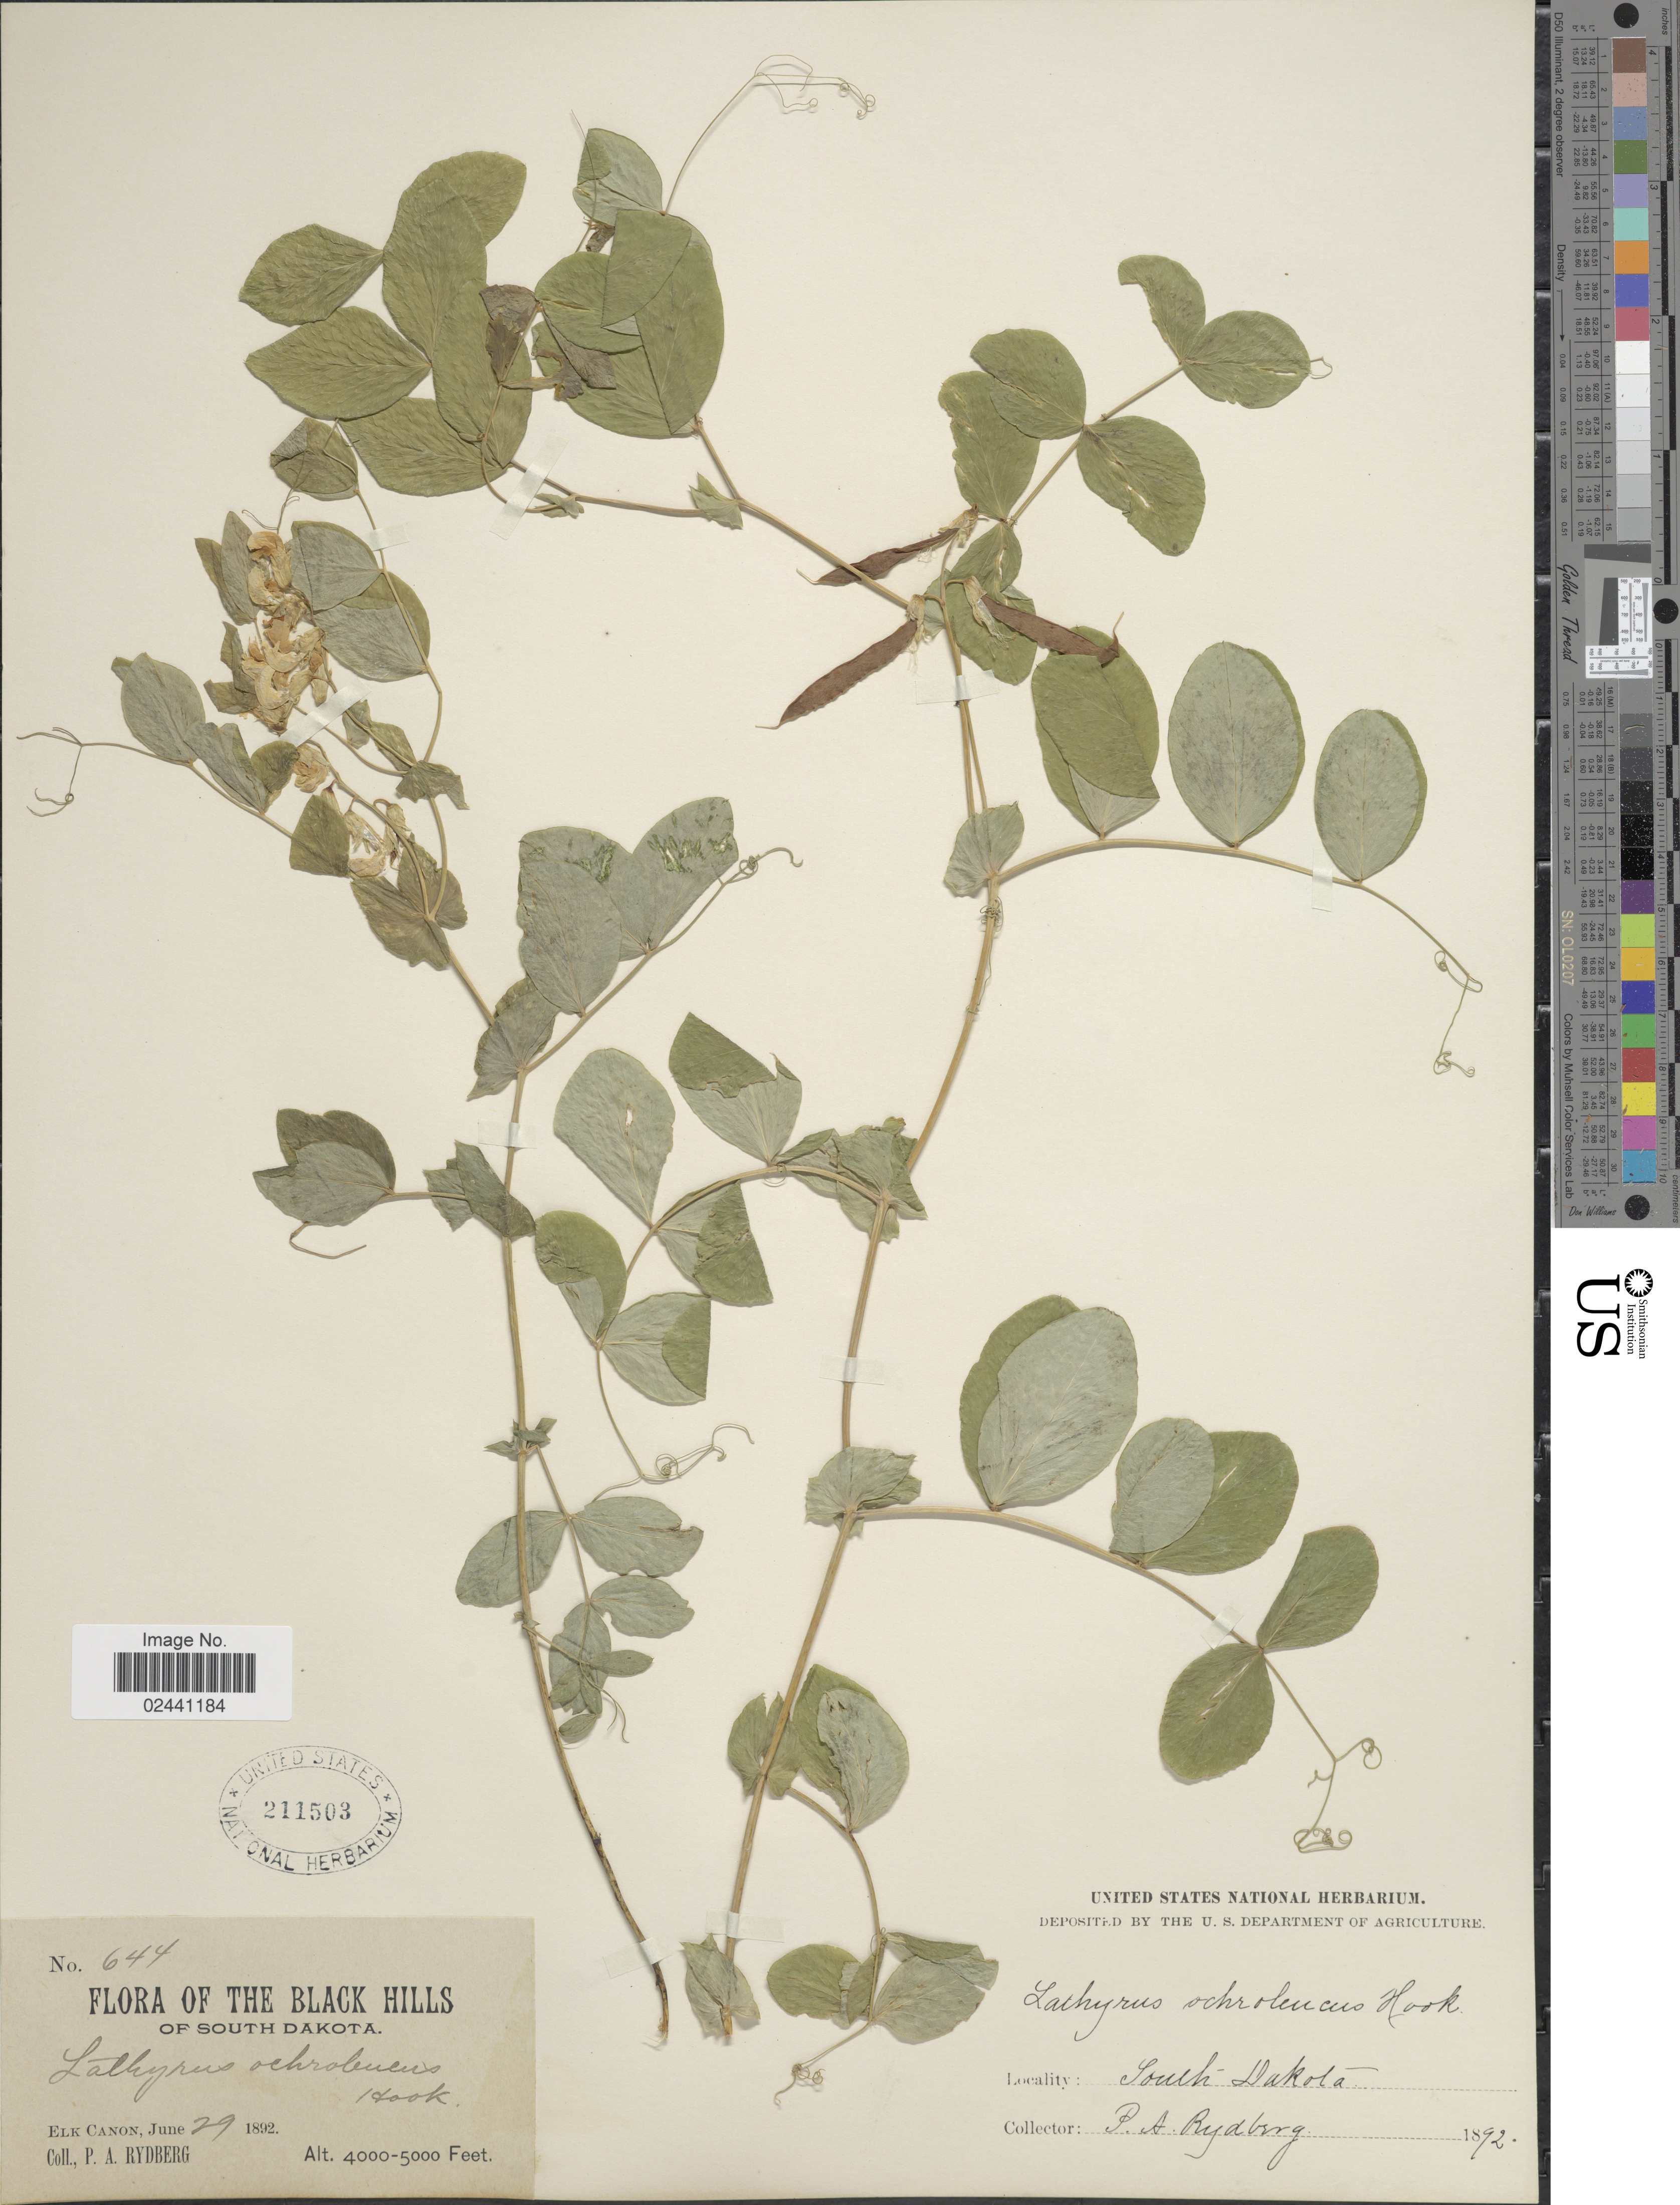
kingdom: Plantae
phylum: Tracheophyta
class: Magnoliopsida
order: Fabales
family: Fabaceae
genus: Lathyrus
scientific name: Lathyrus ochroleucus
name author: Hook.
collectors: P. A. Rydberg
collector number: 644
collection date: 1892-06-29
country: United States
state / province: South Dakota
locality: The Black Hills, Elk Canon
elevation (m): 1219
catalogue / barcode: US 211503